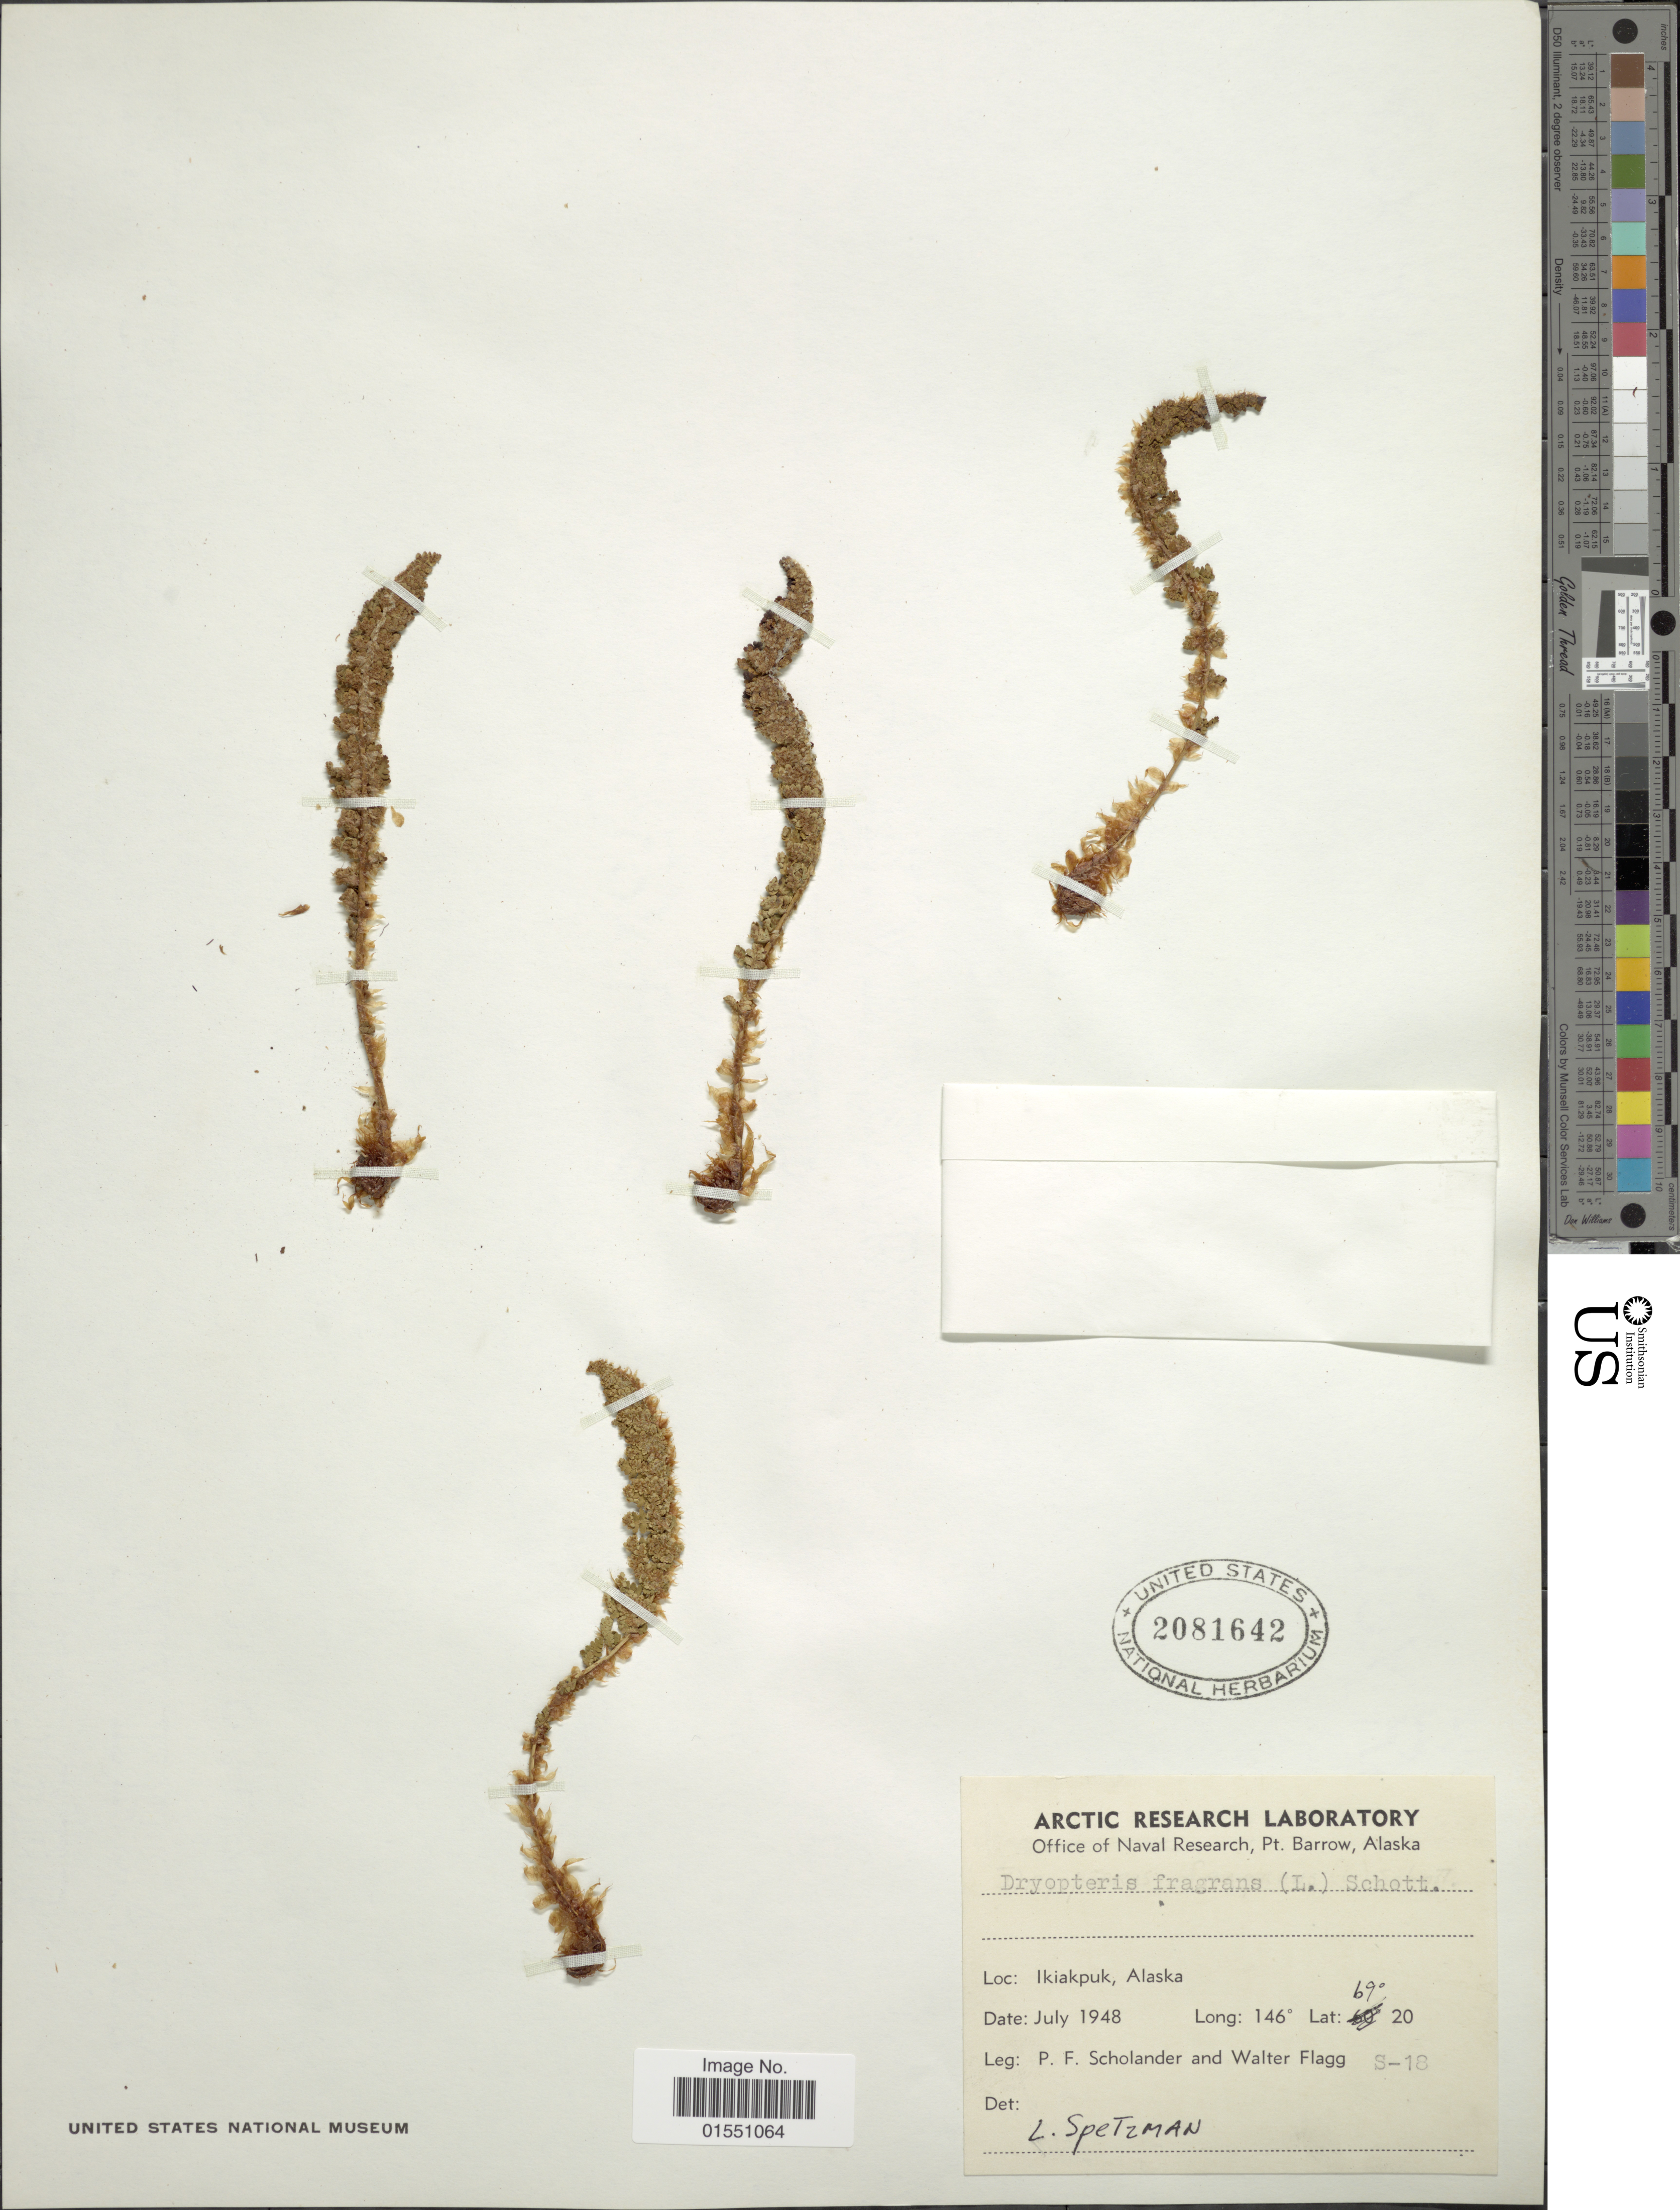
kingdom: Plantae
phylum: Tracheophyta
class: Polypodiopsida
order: Polypodiales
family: Dryopteridaceae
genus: Dryopteris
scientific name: Dryopteris fragrans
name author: (L.) Schott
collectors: P. Scholander & W. Flagg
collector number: S-18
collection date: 1948-07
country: United States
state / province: Alaska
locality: Ikiakpuk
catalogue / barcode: US 2081642